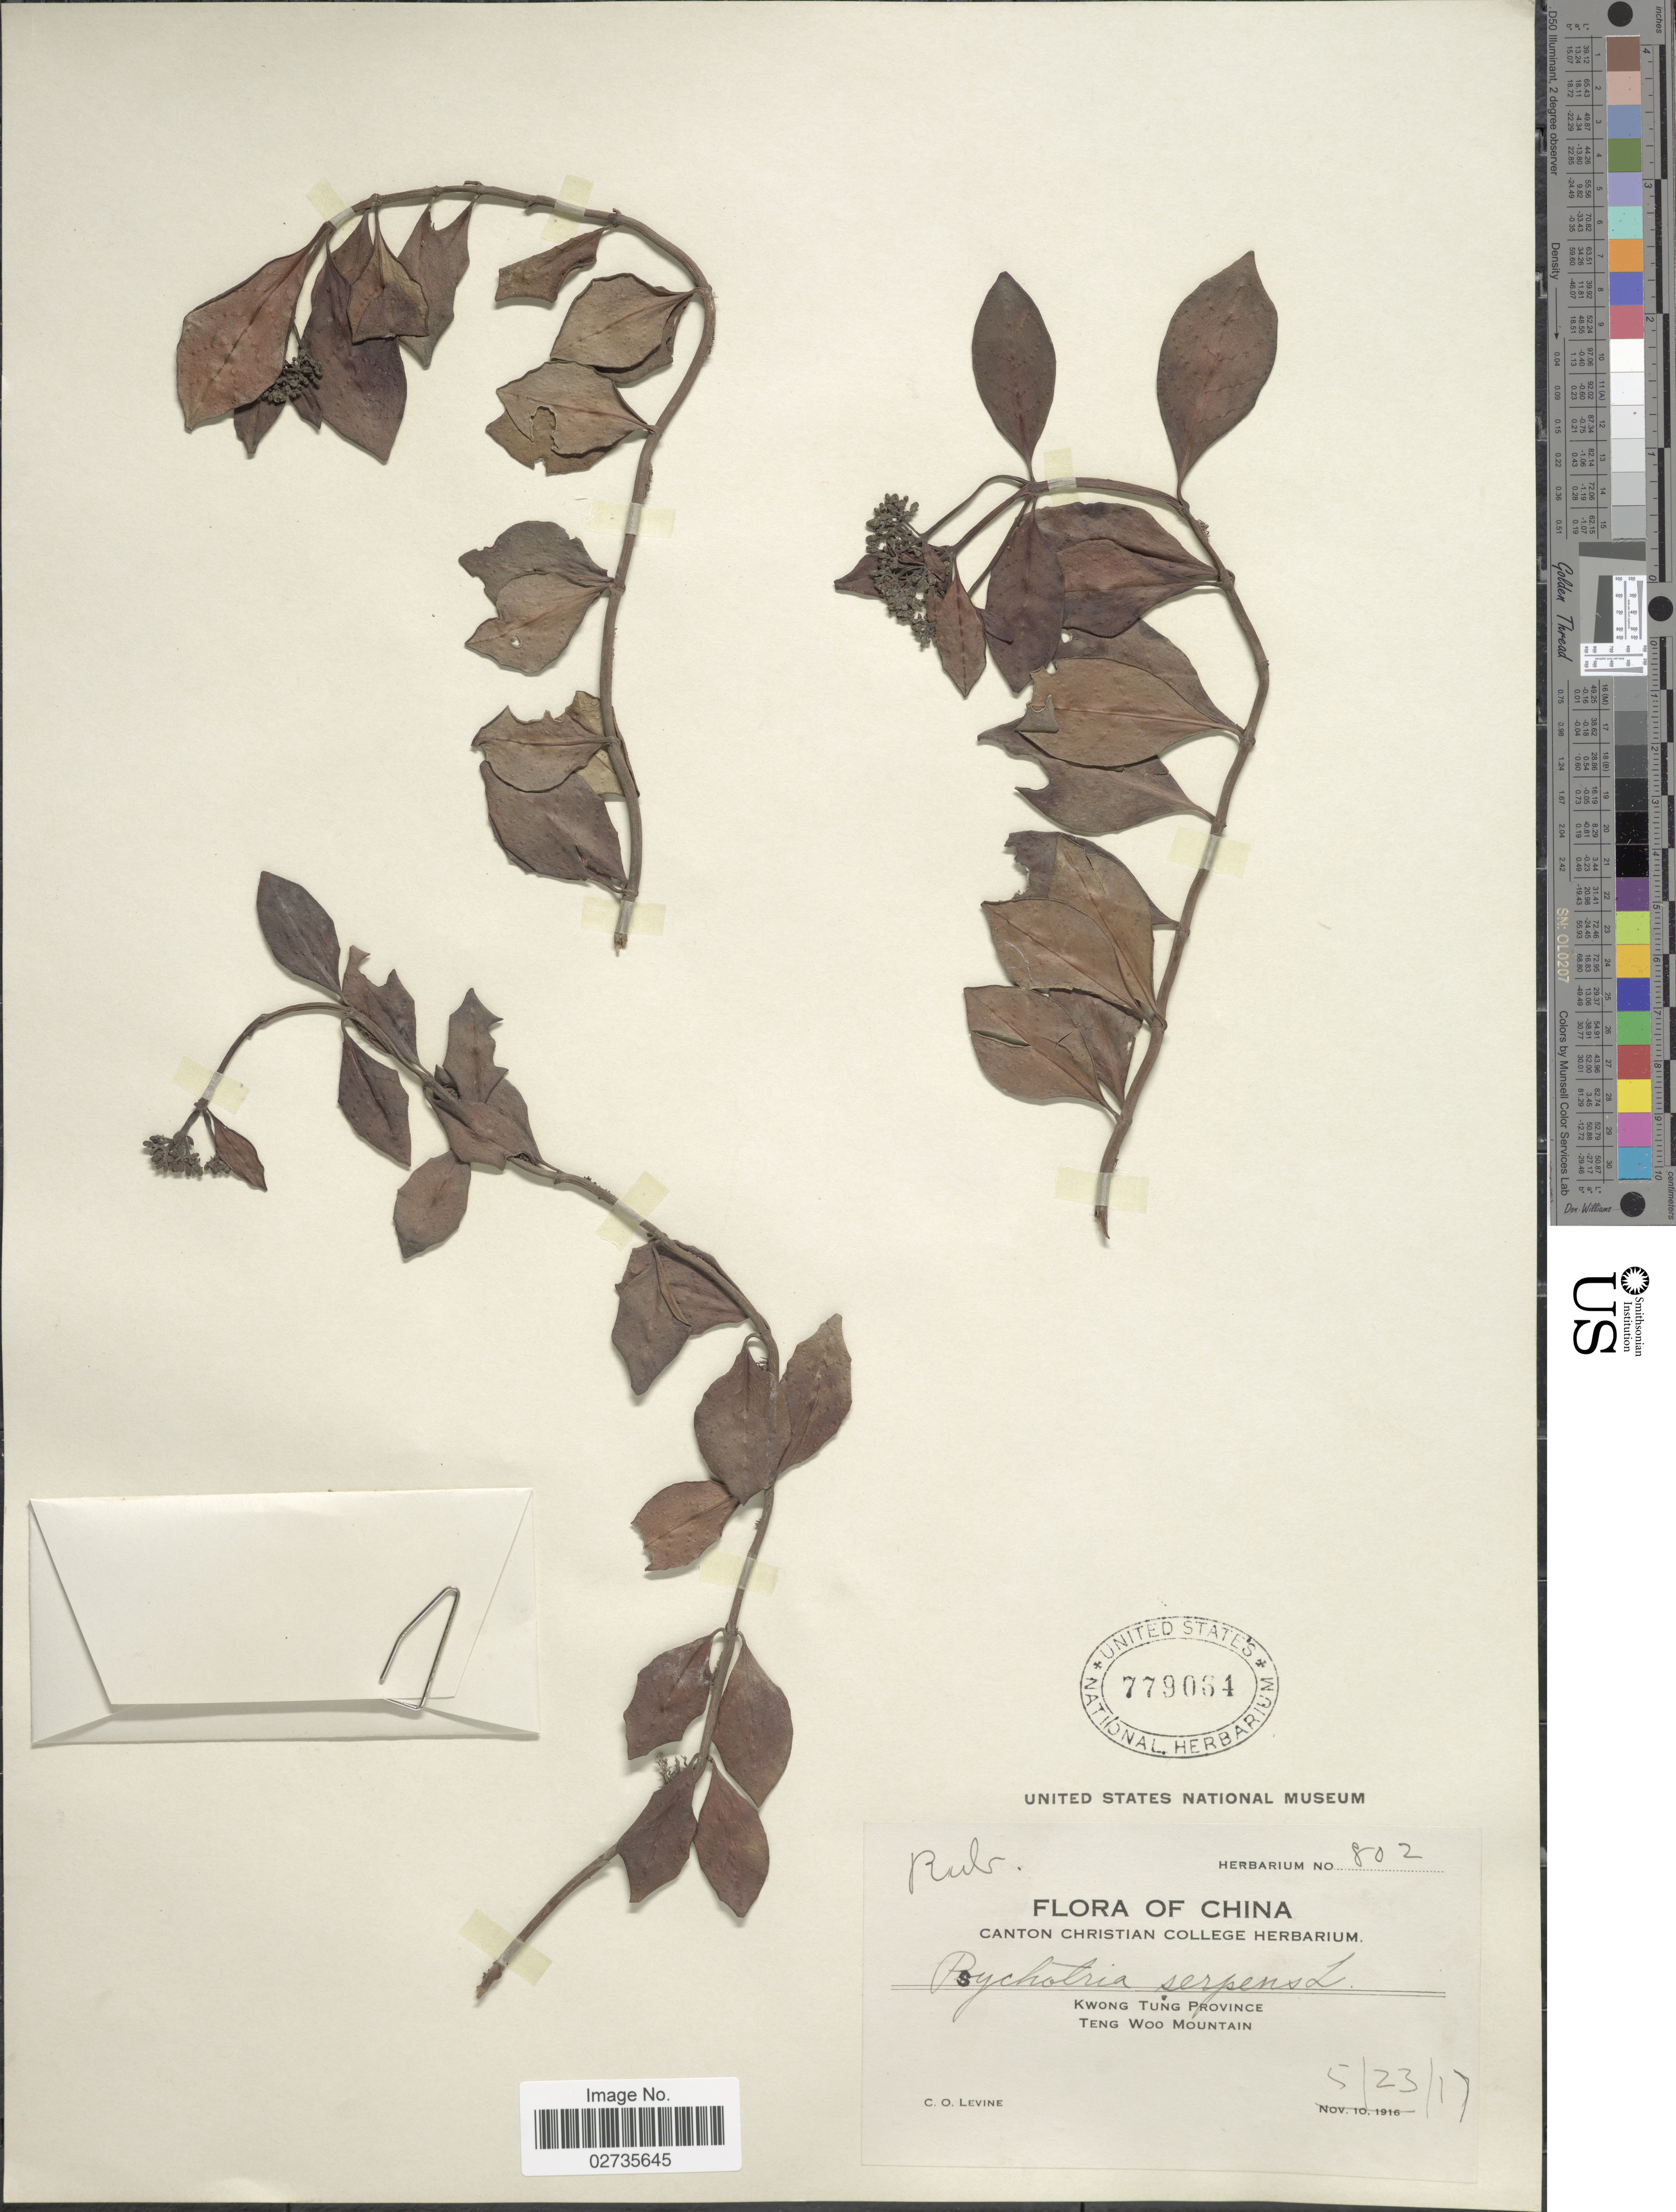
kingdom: Plantae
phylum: Tracheophyta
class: Magnoliopsida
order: Gentianales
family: Rubiaceae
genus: Psychotria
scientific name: Psychotria serpens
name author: L.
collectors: C. O. Levine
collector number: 802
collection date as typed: Transcribed d/m/y: 23/5/17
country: China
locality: Kwong Tung Province, Teng Woo Mountain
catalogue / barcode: US 779064